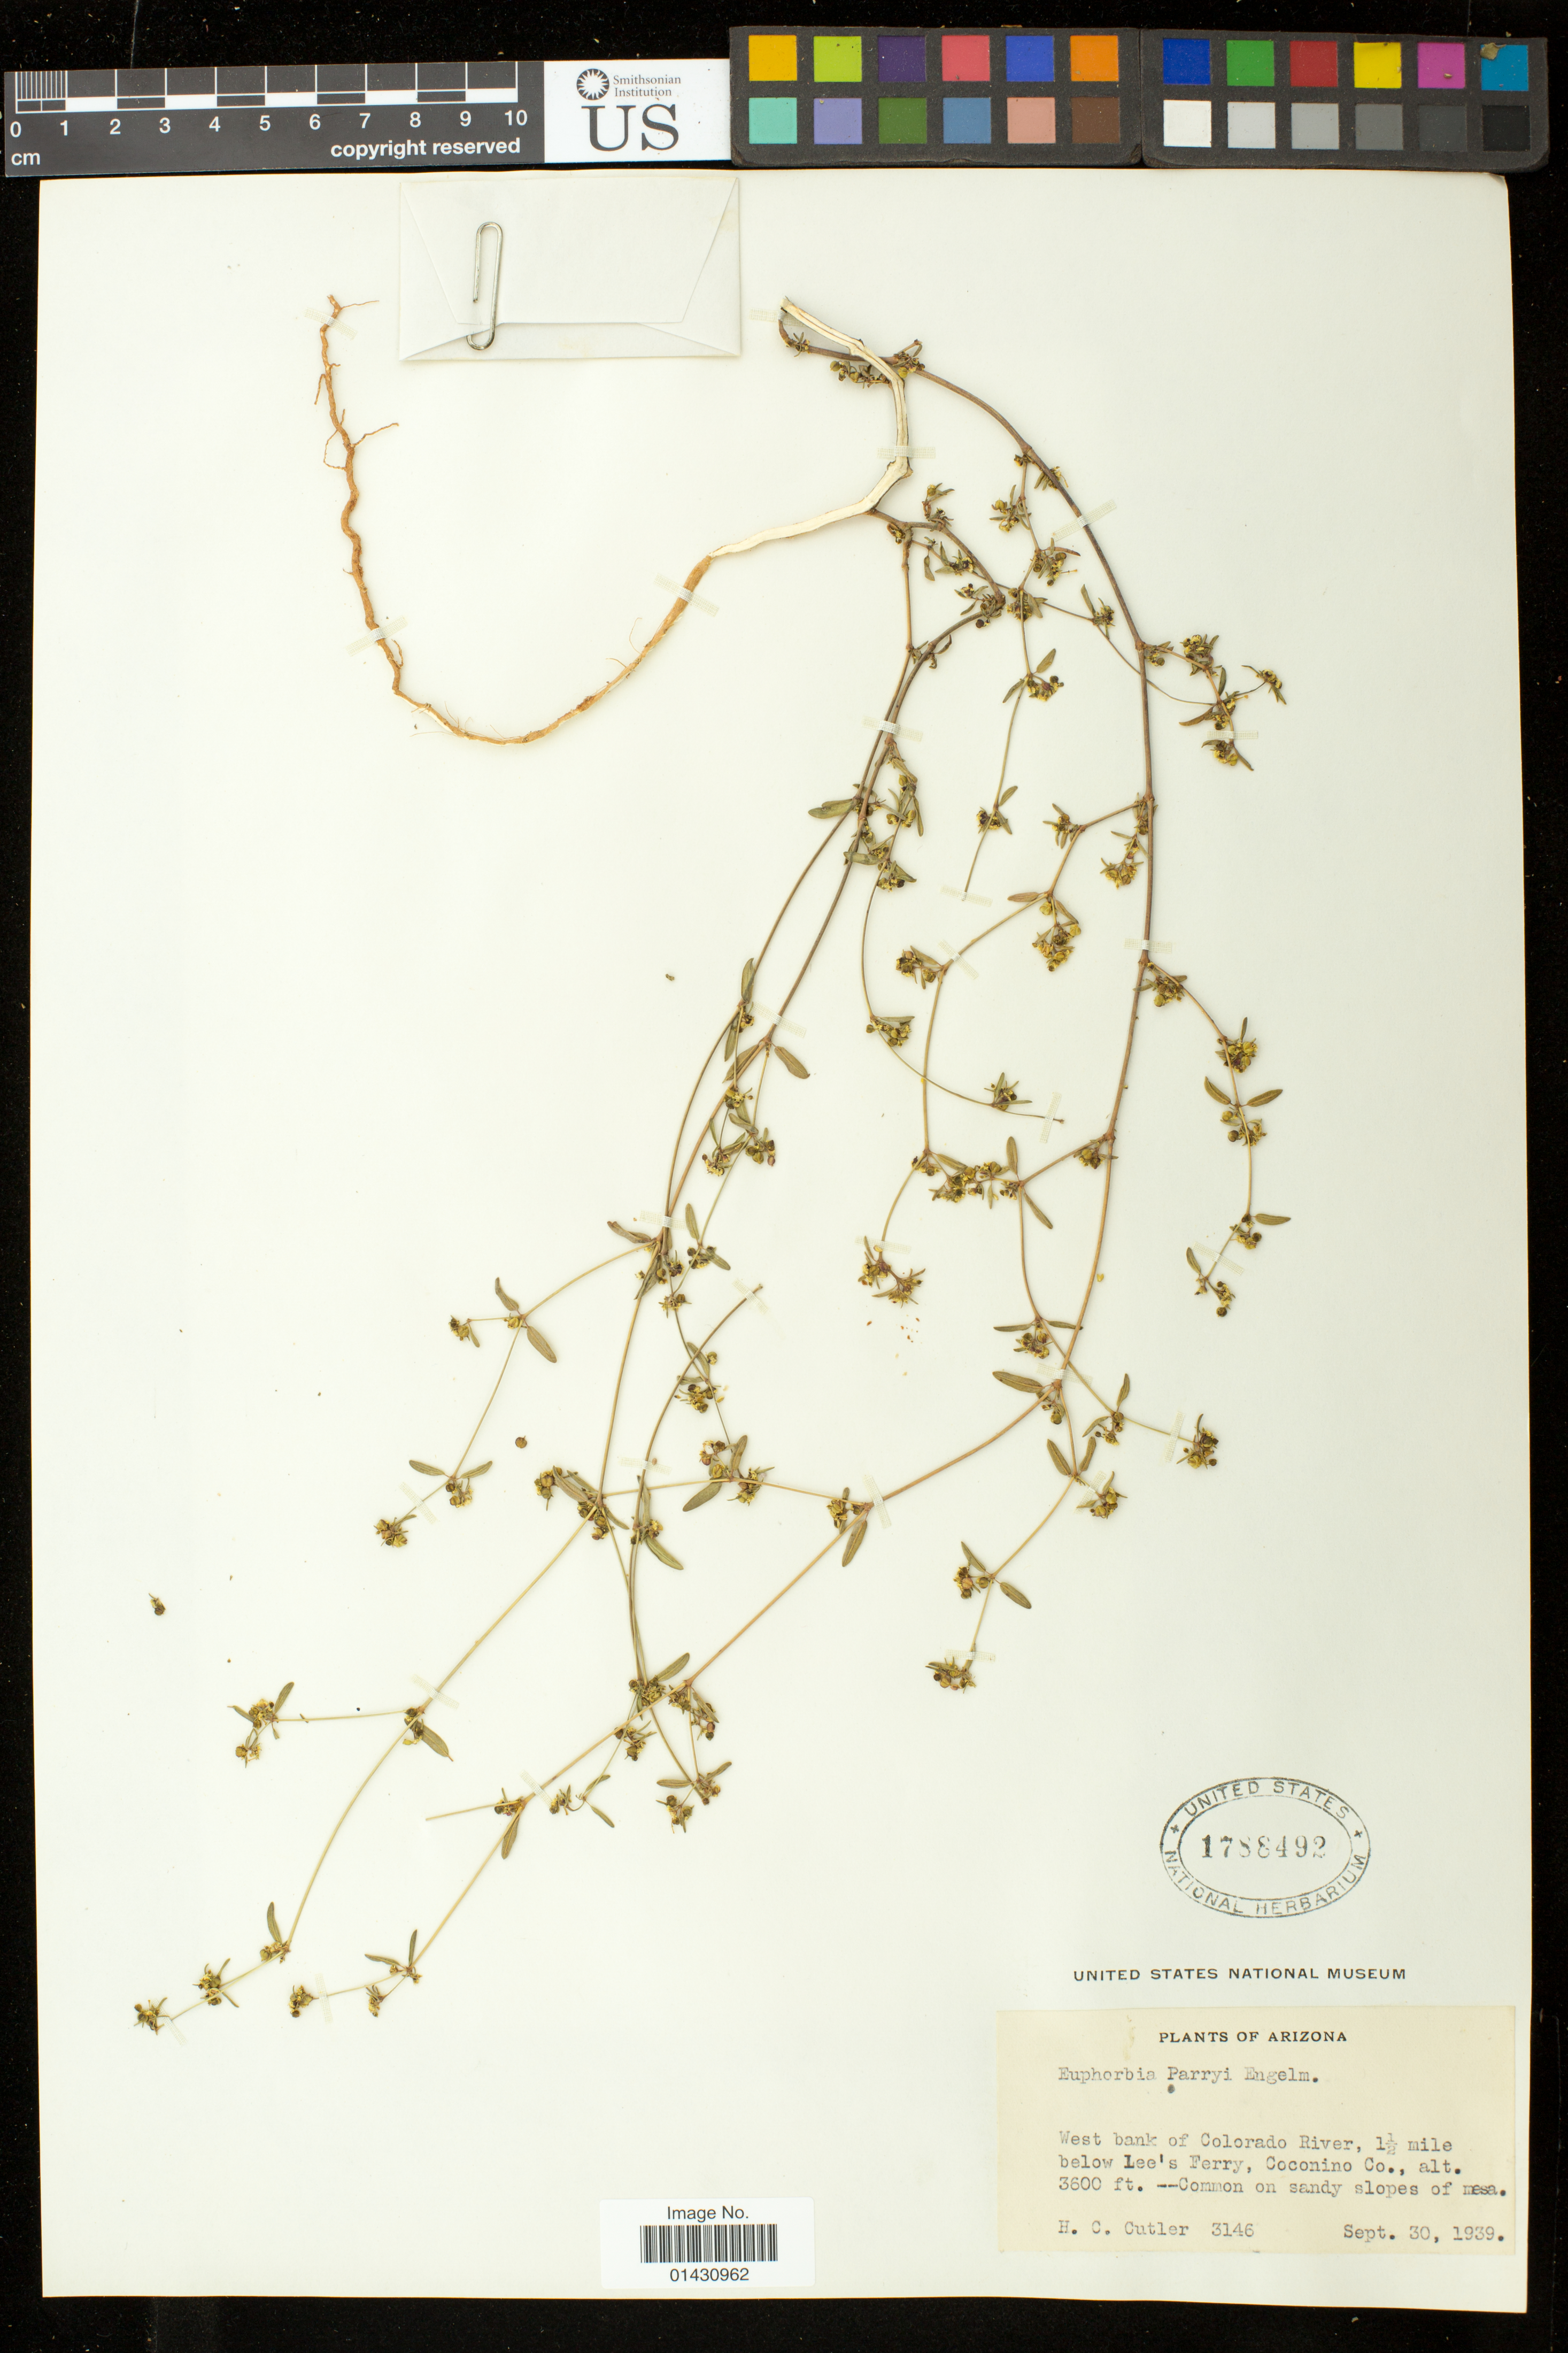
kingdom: Plantae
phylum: Tracheophyta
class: Magnoliopsida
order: Malpighiales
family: Euphorbiaceae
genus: Euphorbia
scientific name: Euphorbia parryi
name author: Engelm.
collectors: H. C. Cutler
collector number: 3146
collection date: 1939-09-30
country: United States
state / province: Arizona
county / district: Coconino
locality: West bank of Colorado River, 1 1/2 mile below Lee's Ferry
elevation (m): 1097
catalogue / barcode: US 1788492